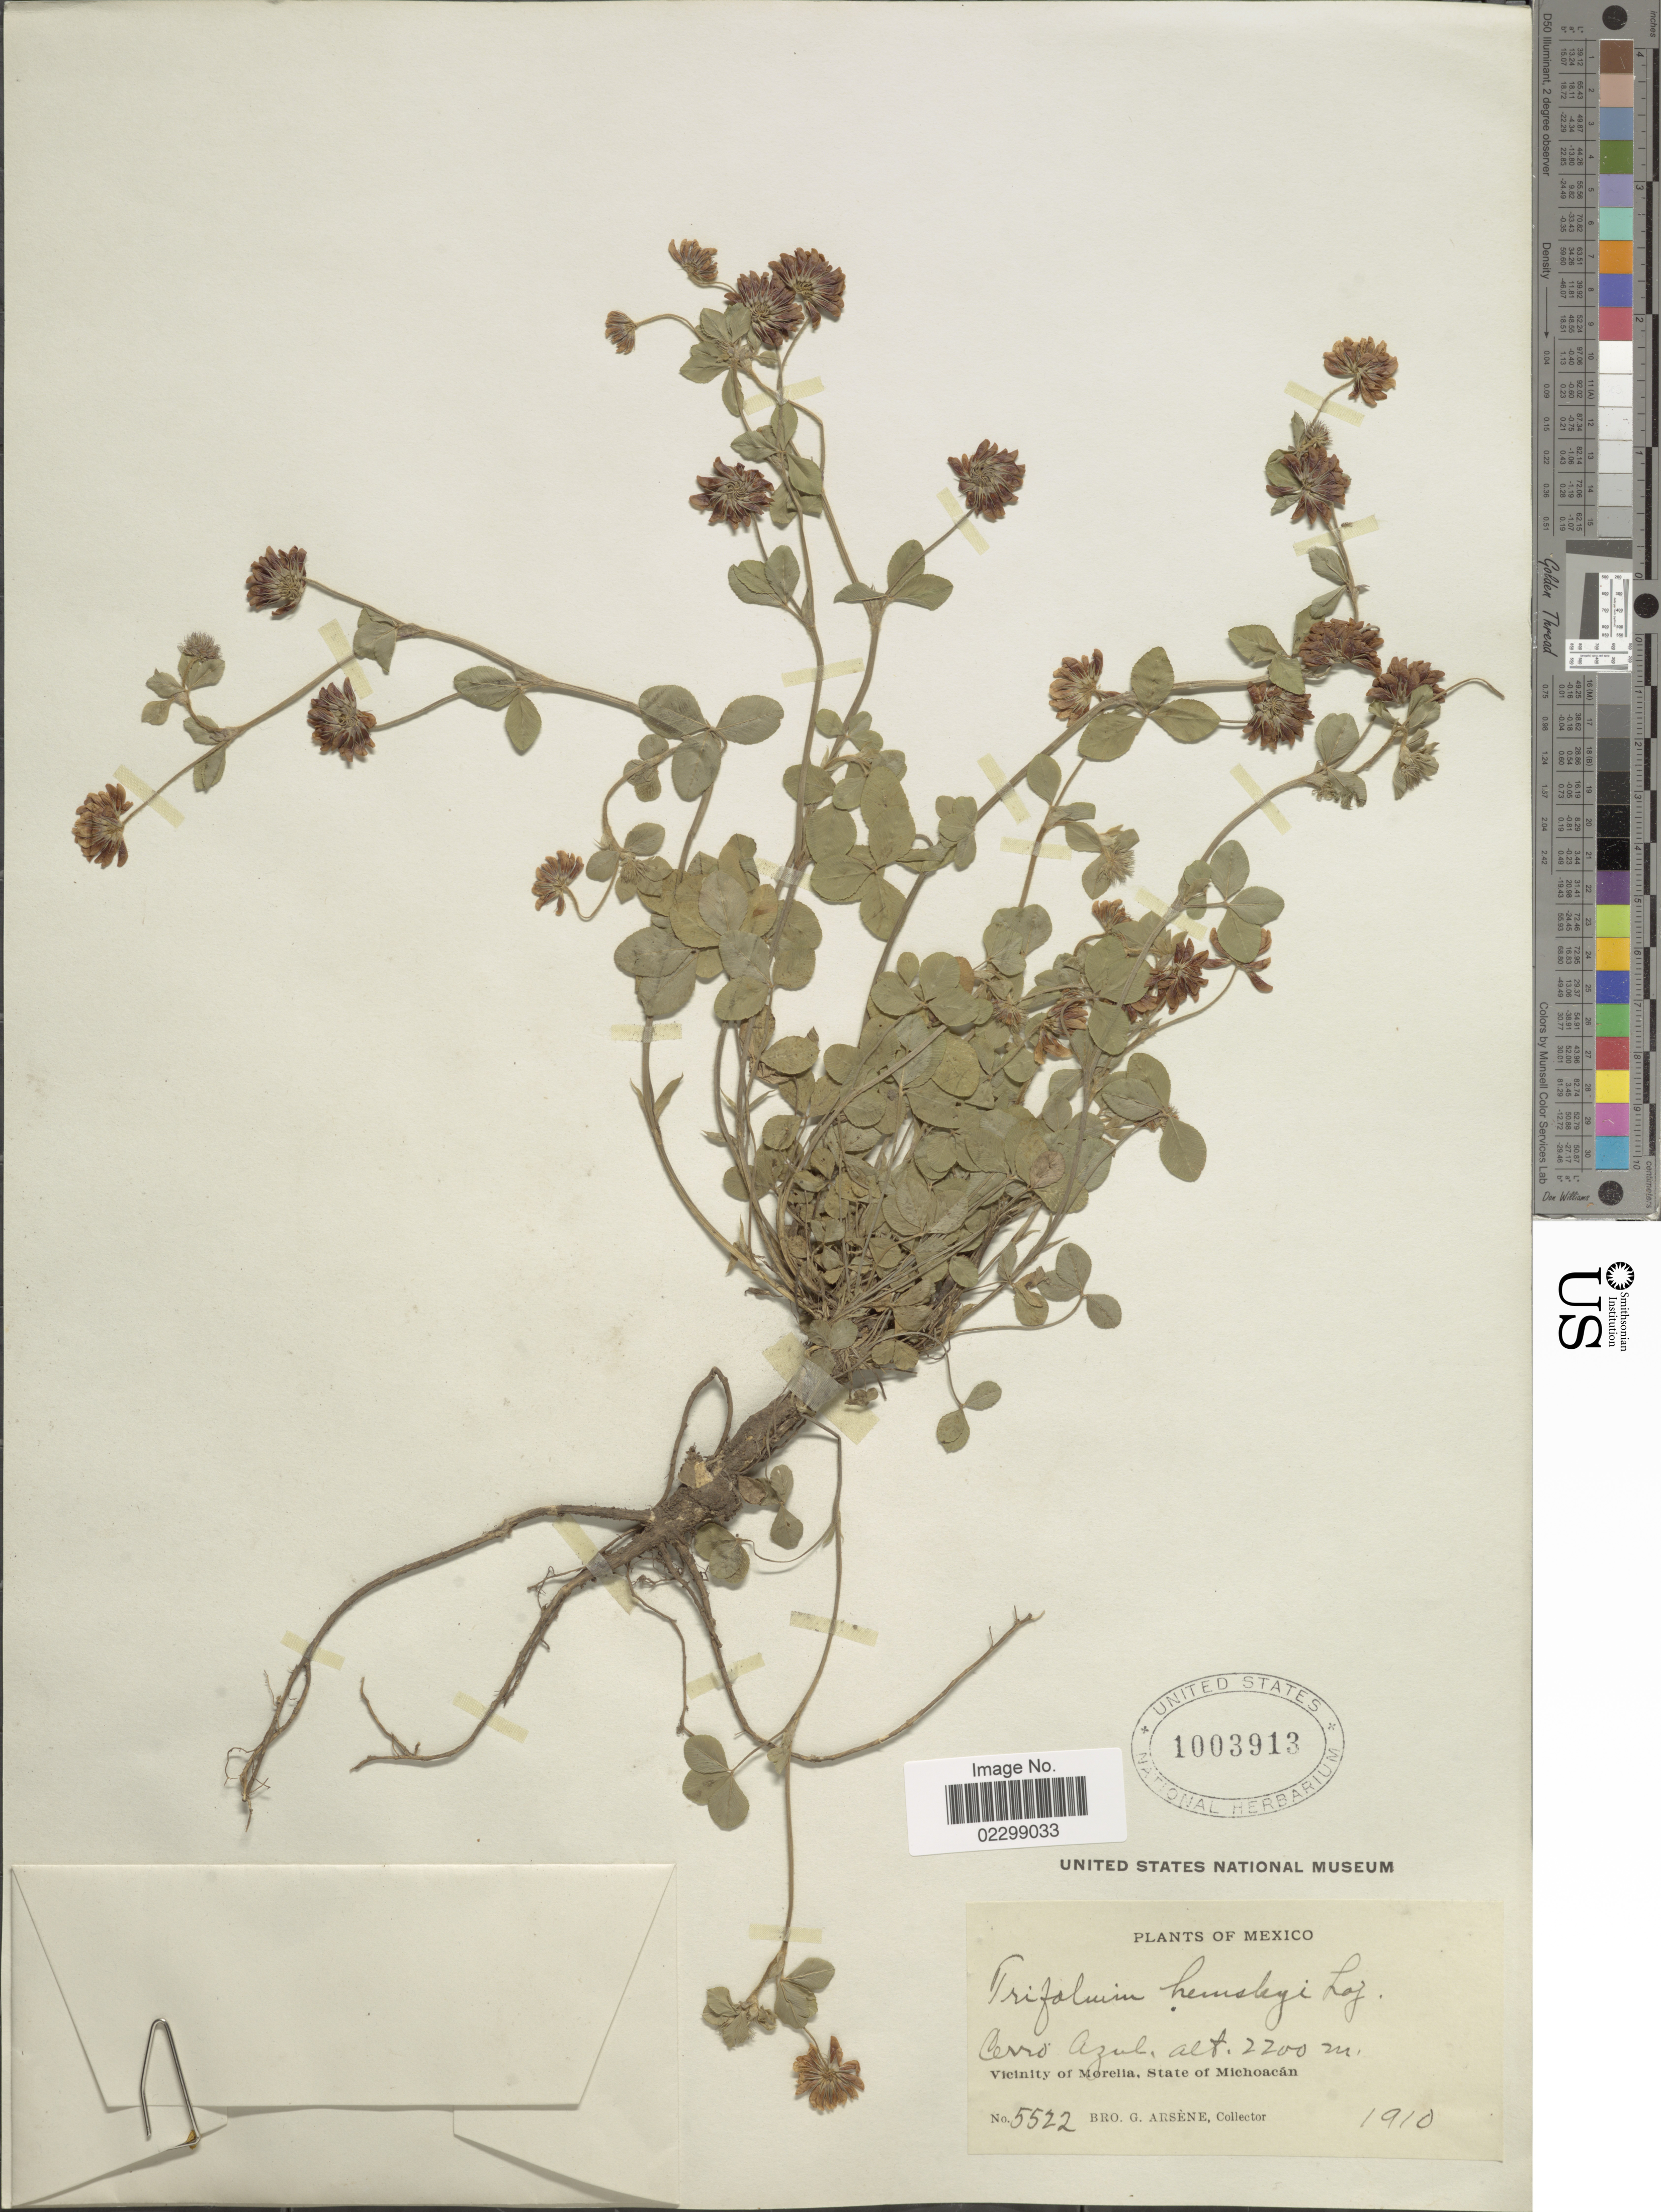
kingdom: Plantae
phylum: Tracheophyta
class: Magnoliopsida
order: Fabales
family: Fabaceae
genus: Trifolium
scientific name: Trifolium mexicanum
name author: Hemsl.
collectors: Bro. G. Arsène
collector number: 5522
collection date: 1910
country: Mexico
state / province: Michoacán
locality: Cerro Azul, Vicinity of Morelia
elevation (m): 2200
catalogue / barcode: US 1003913